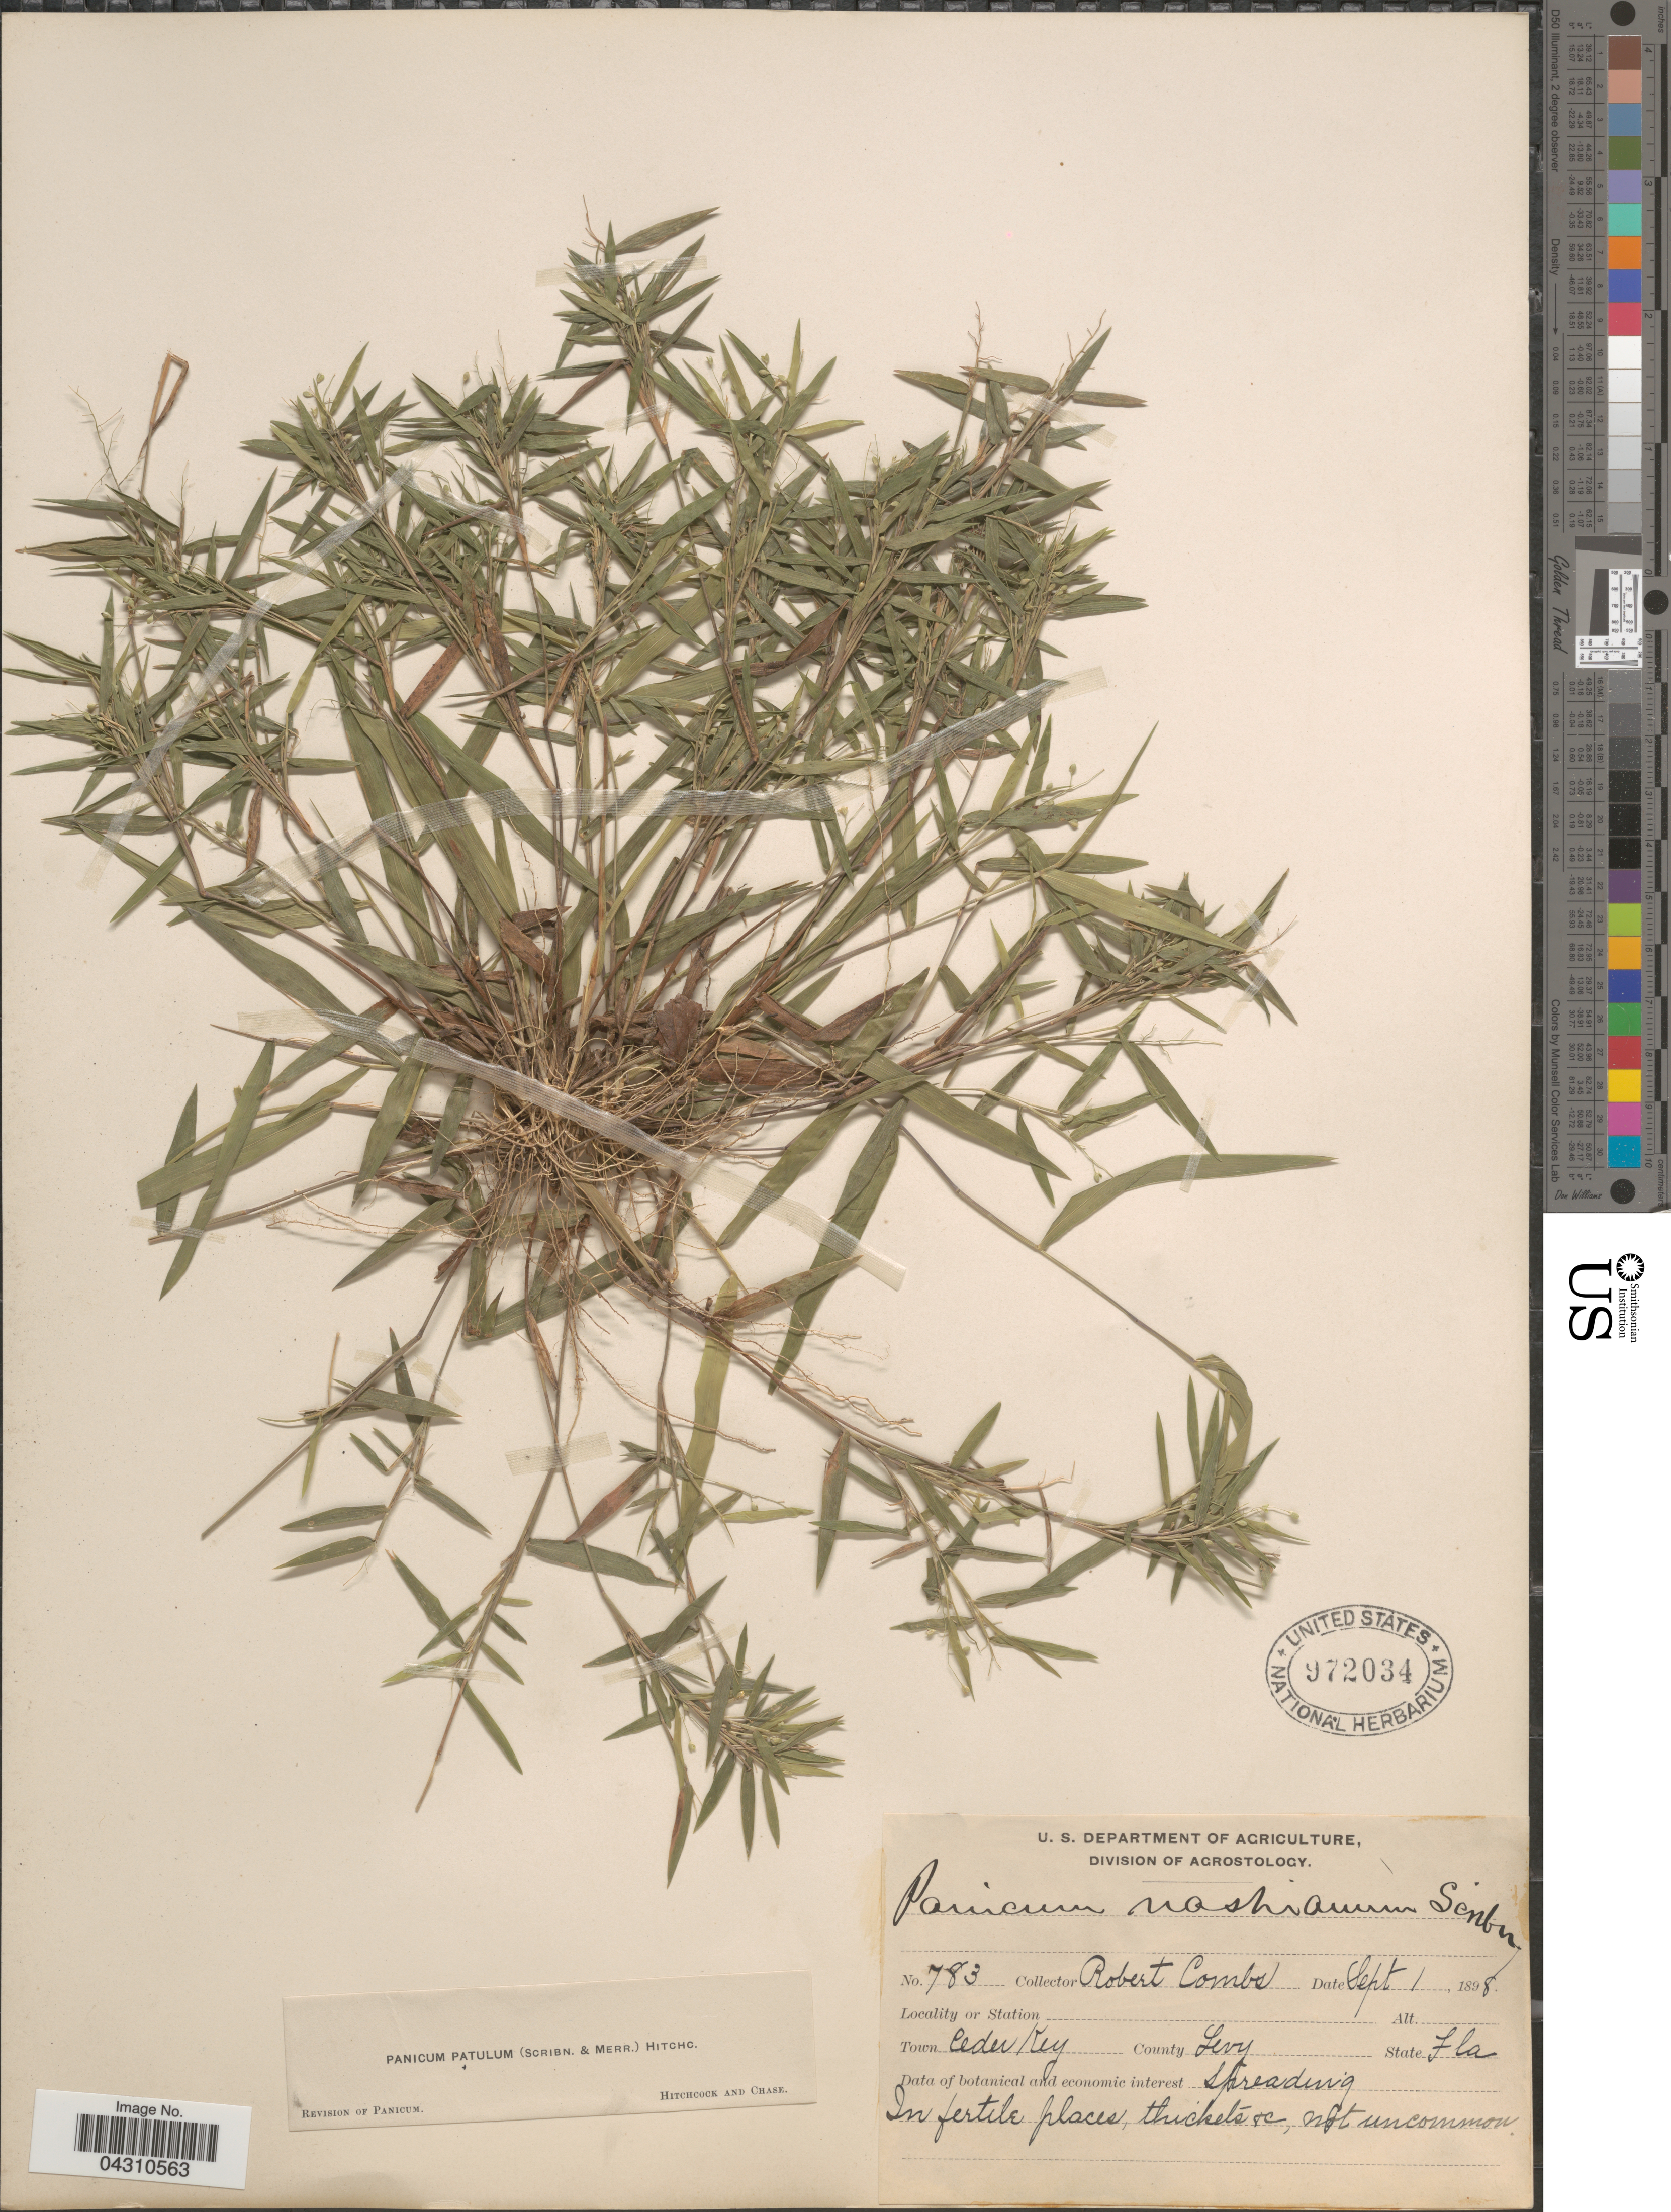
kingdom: Plantae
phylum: Tracheophyta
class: Liliopsida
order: Poales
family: Poaceae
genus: Dichanthelium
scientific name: Dichanthelium portoricense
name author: (Desv. ex Ham.) B.F. Hansen & Wunderlin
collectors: R. Combs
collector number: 783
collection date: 1898-09-01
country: United States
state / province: Florida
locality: Town Ceder Key. County Levy.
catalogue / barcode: US 972034